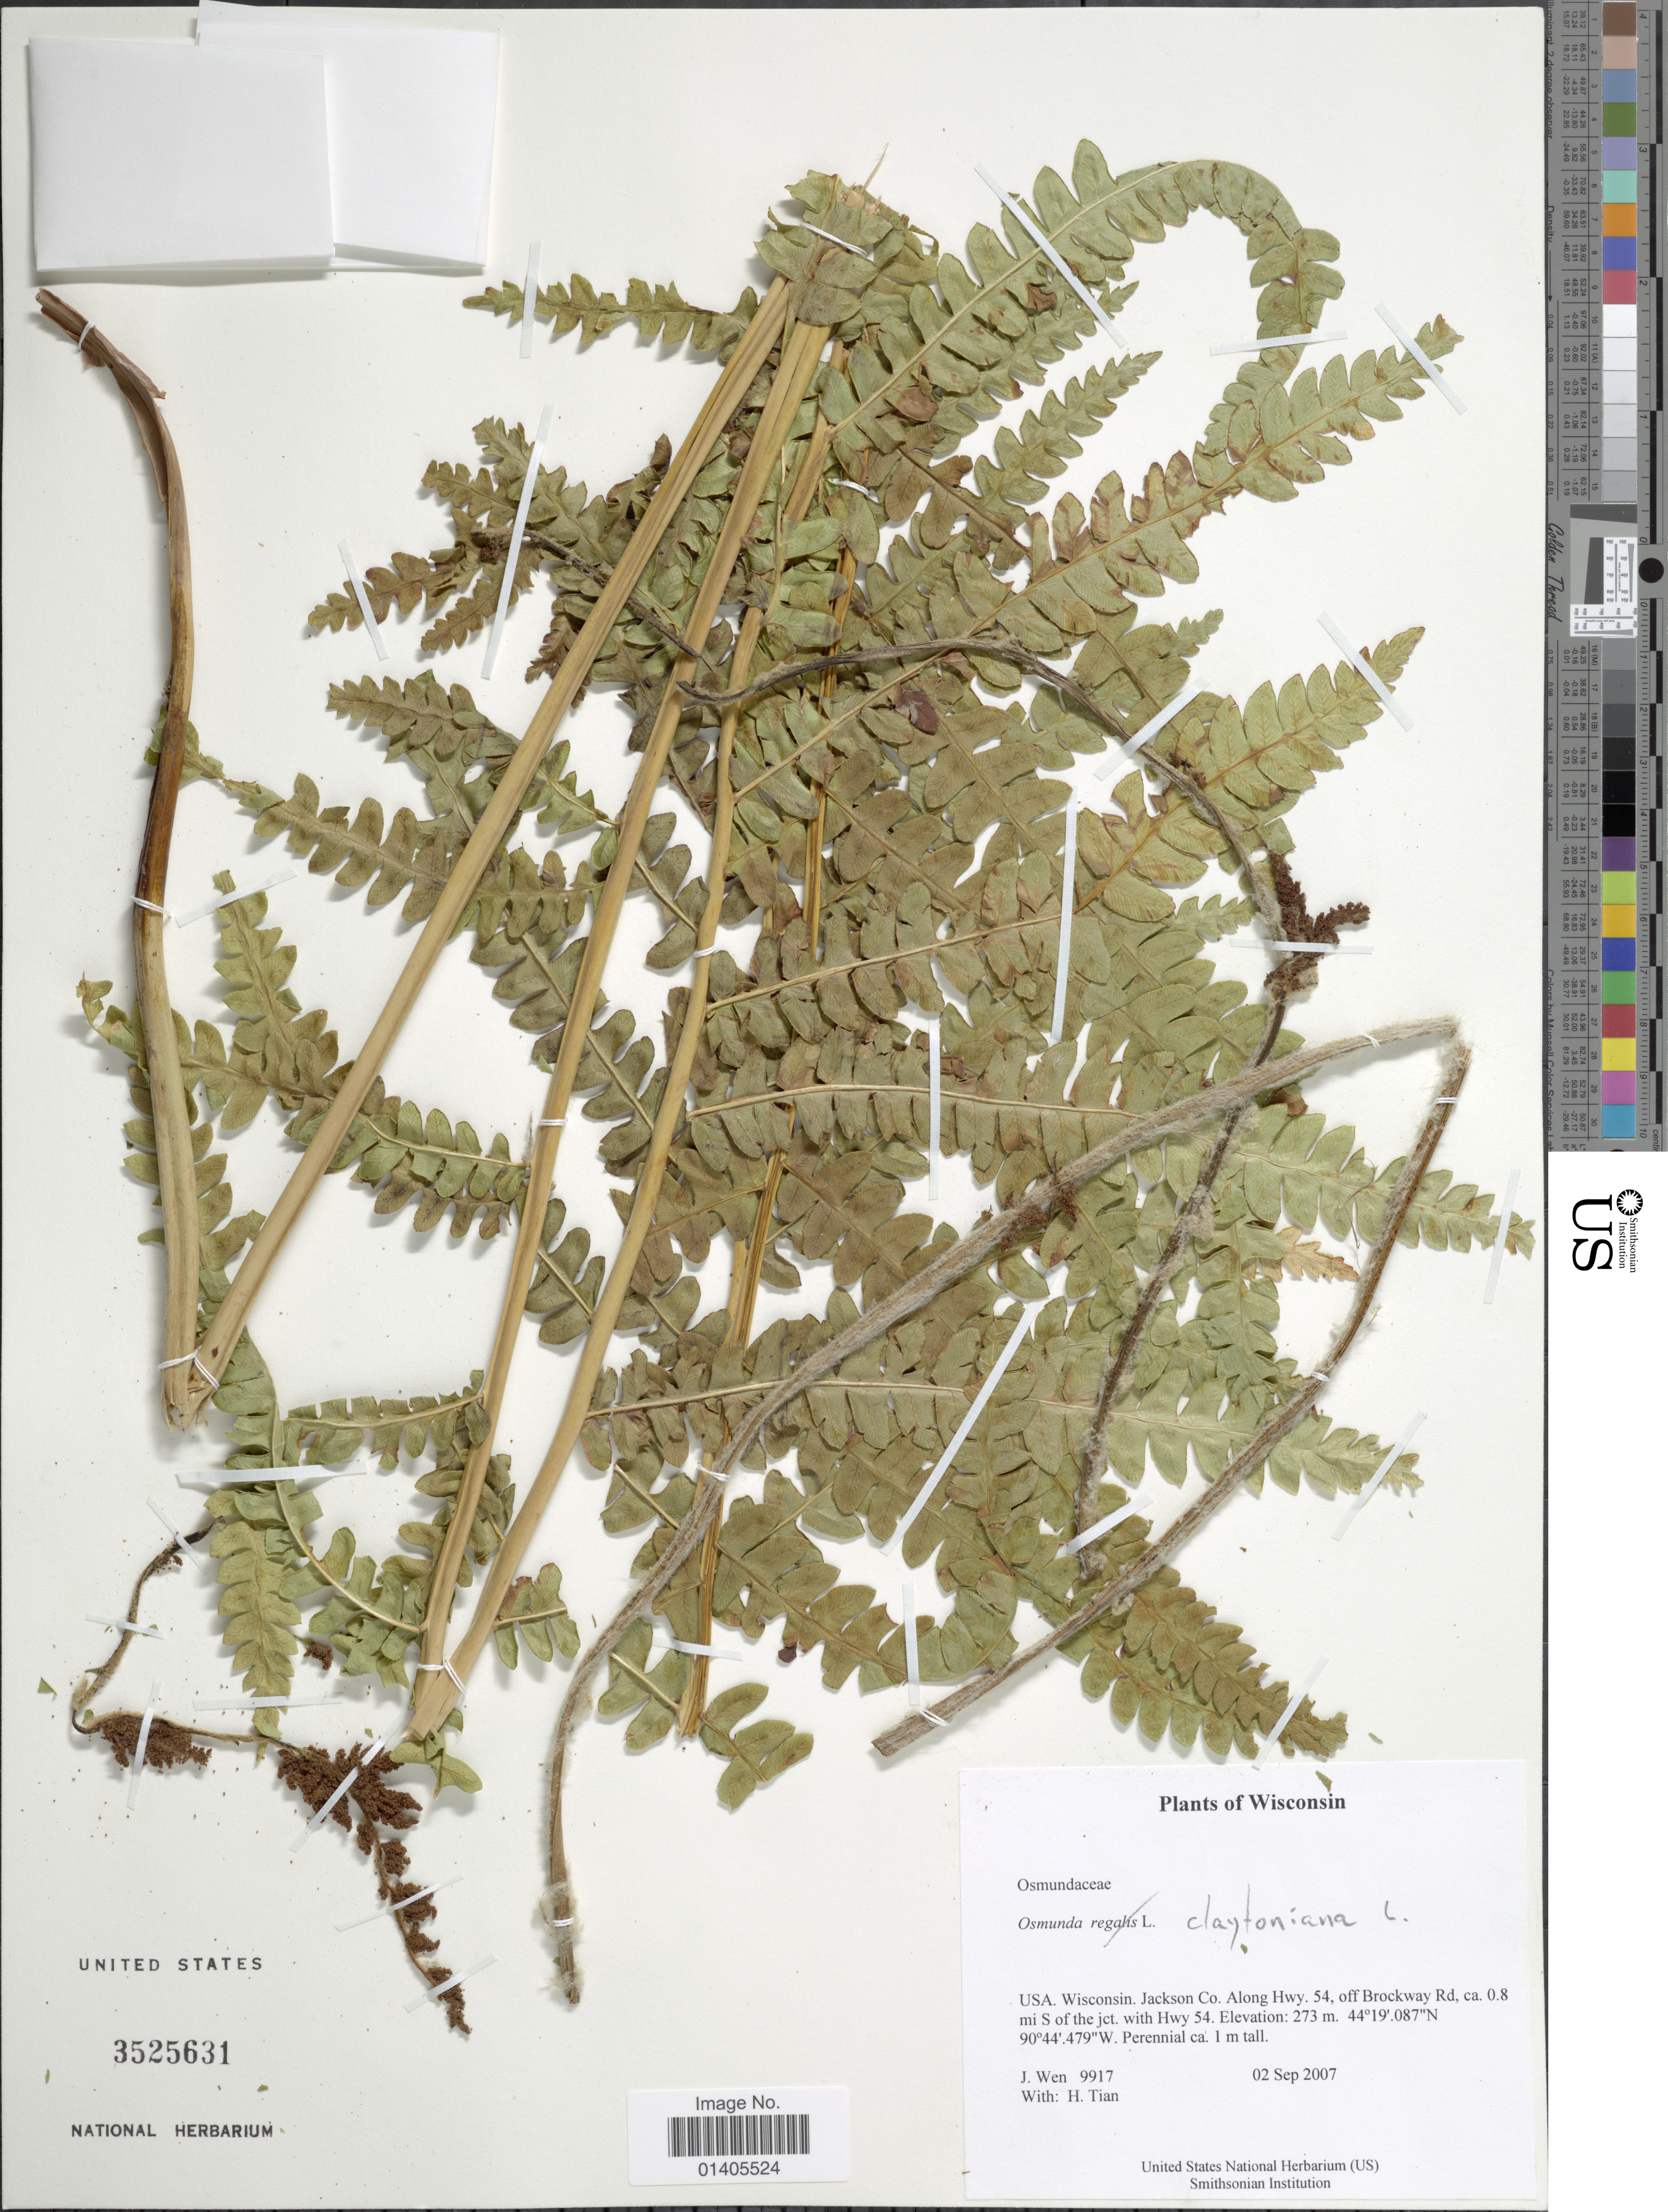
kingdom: Plantae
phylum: Tracheophyta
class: Polypodiopsida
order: Osmundales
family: Osmundaceae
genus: Osmunda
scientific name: Osmunda claytoniana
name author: (L.) Tagawa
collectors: J. Wen & H. Tian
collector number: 9917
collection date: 2007-09-02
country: United States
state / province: Wisconsin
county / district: Jackson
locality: Jackson Co. Along Hwy. 54, off Brockway Rd, ca. 0.8 mi. S of the jct with Hwy 54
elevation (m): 273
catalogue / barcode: US 3525631